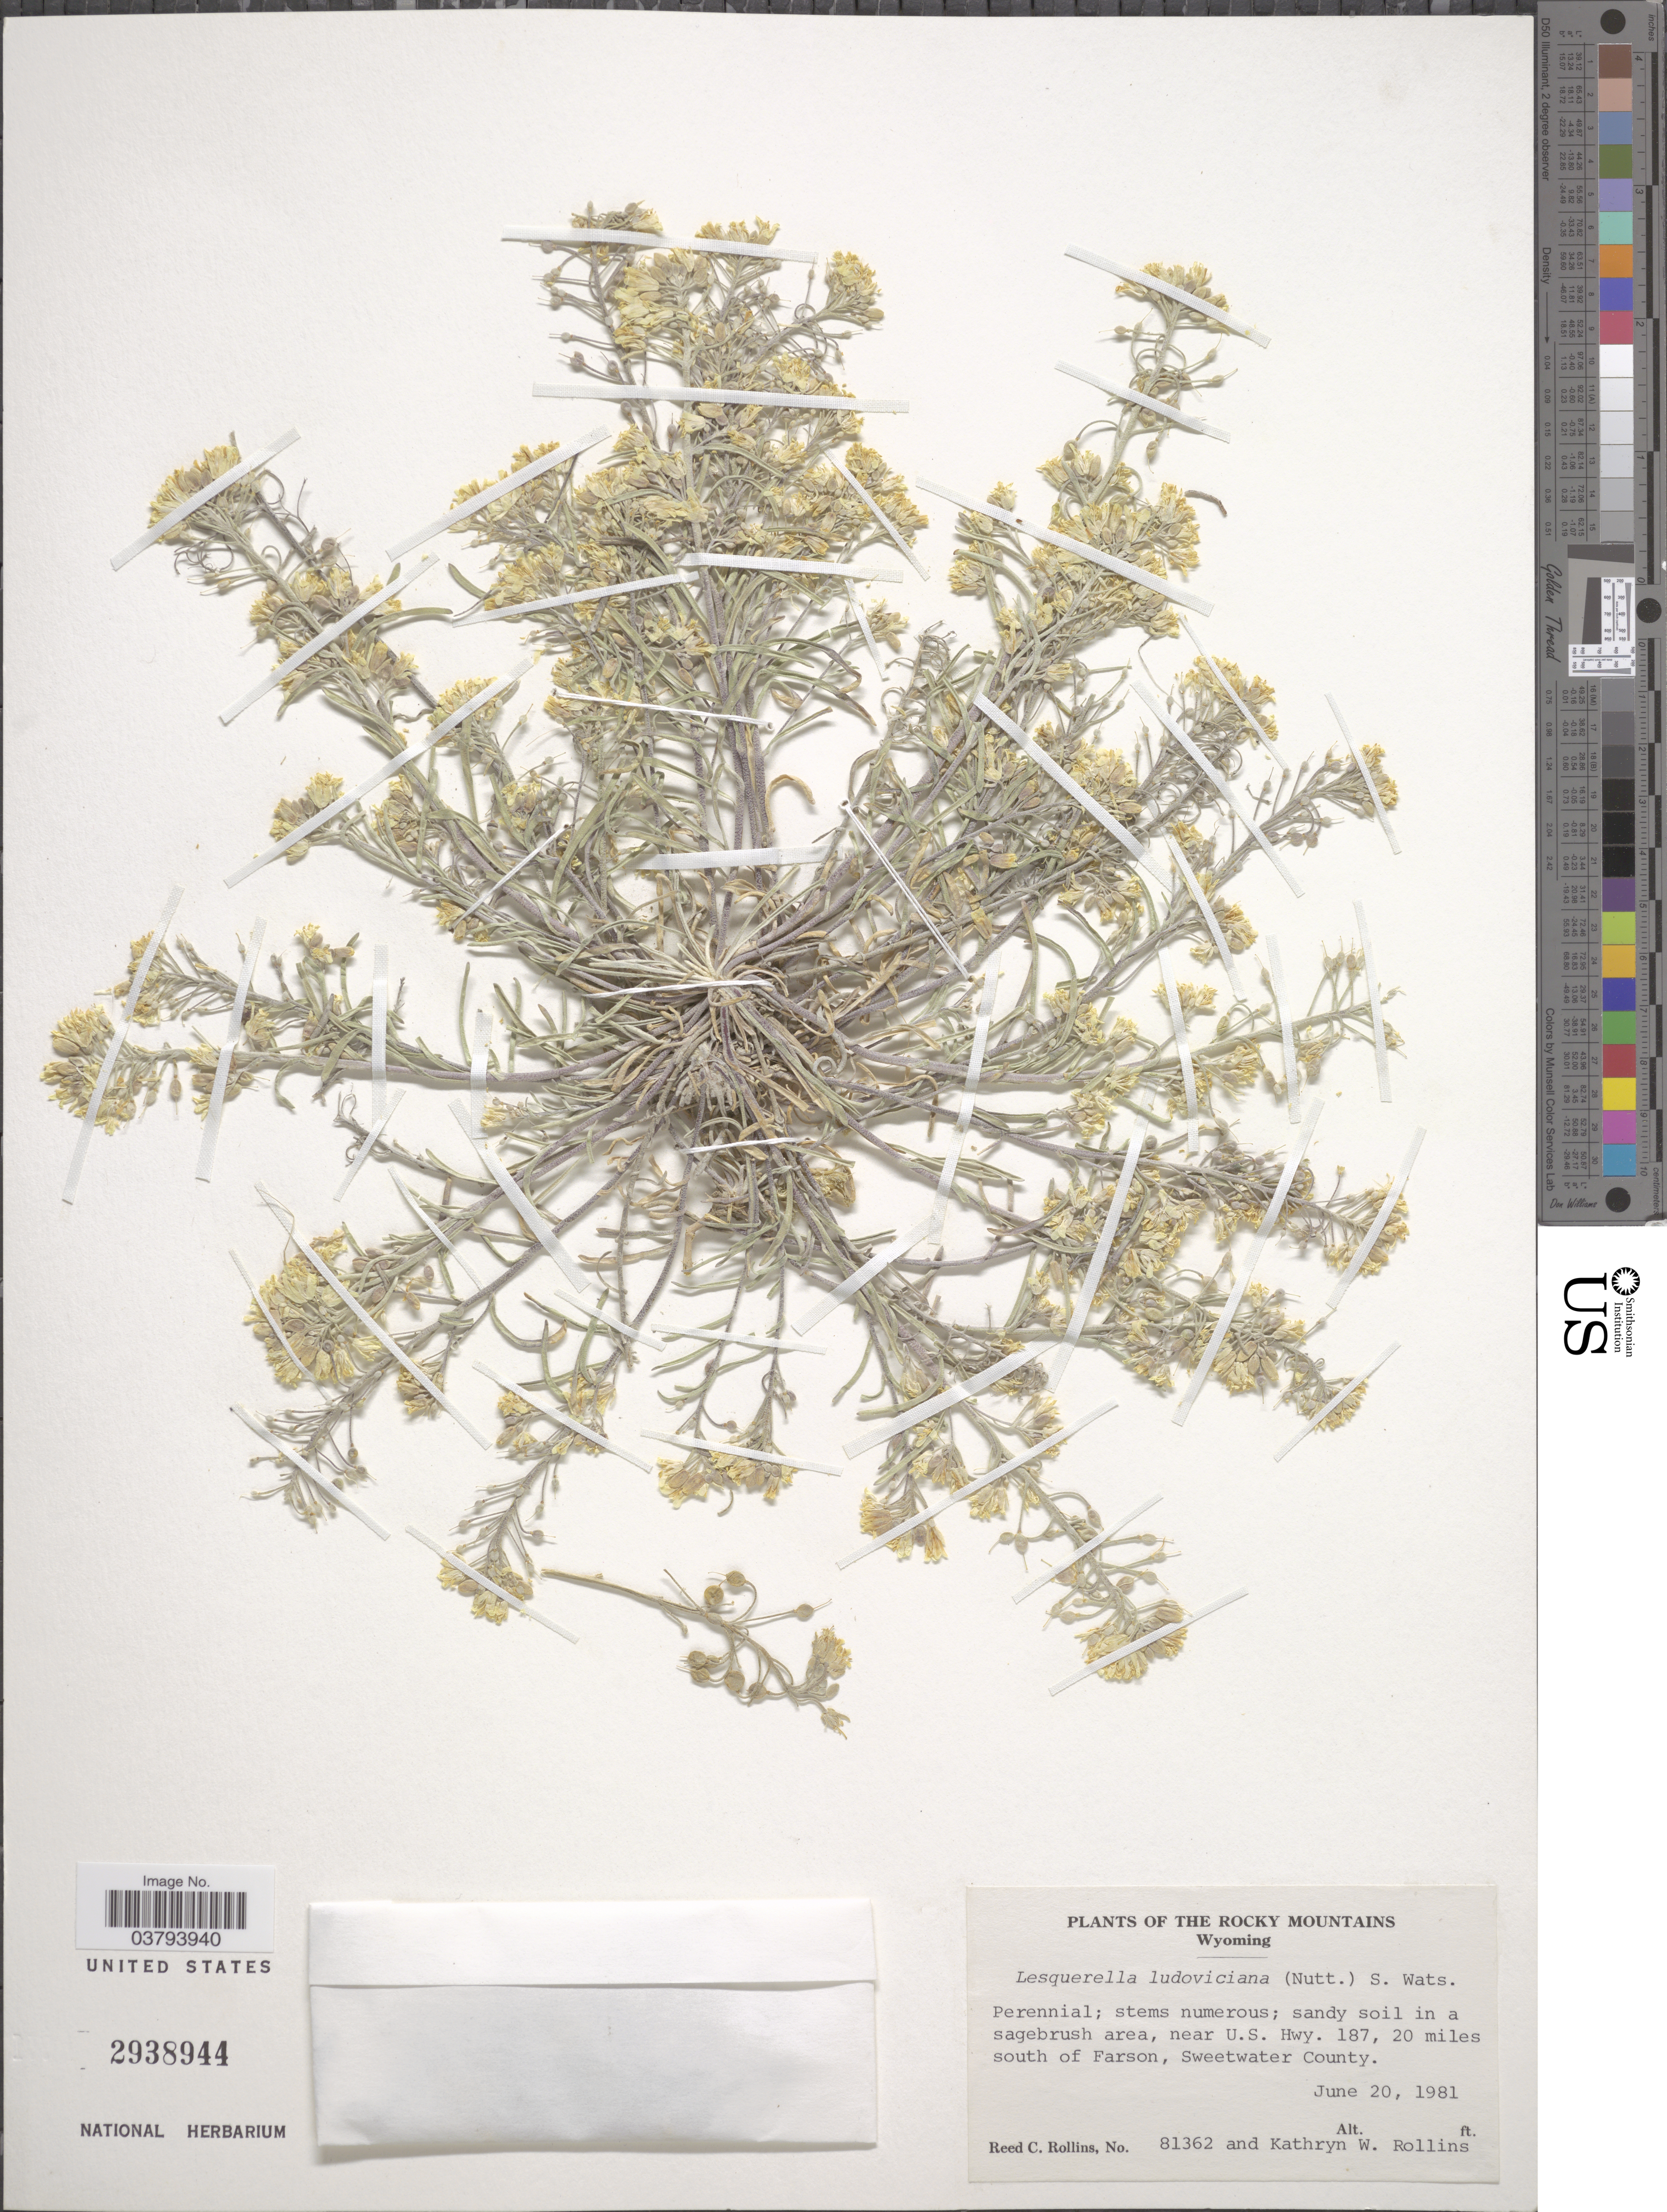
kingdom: Plantae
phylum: Tracheophyta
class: Magnoliopsida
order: Brassicales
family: Brassicaceae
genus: Lesquerella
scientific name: Lesquerella ludoviciana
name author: (Nutt.) S. Watson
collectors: R. C. Rollins & K. W. Rollins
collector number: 81362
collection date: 1981-06-20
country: United States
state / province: Wyoming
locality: The Rocky Mountains; near U.S. Hwy. 187, 20 miles south of Farson, Sweetwater County.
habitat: sandy soil in a sagebrush area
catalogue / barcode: US 2938944